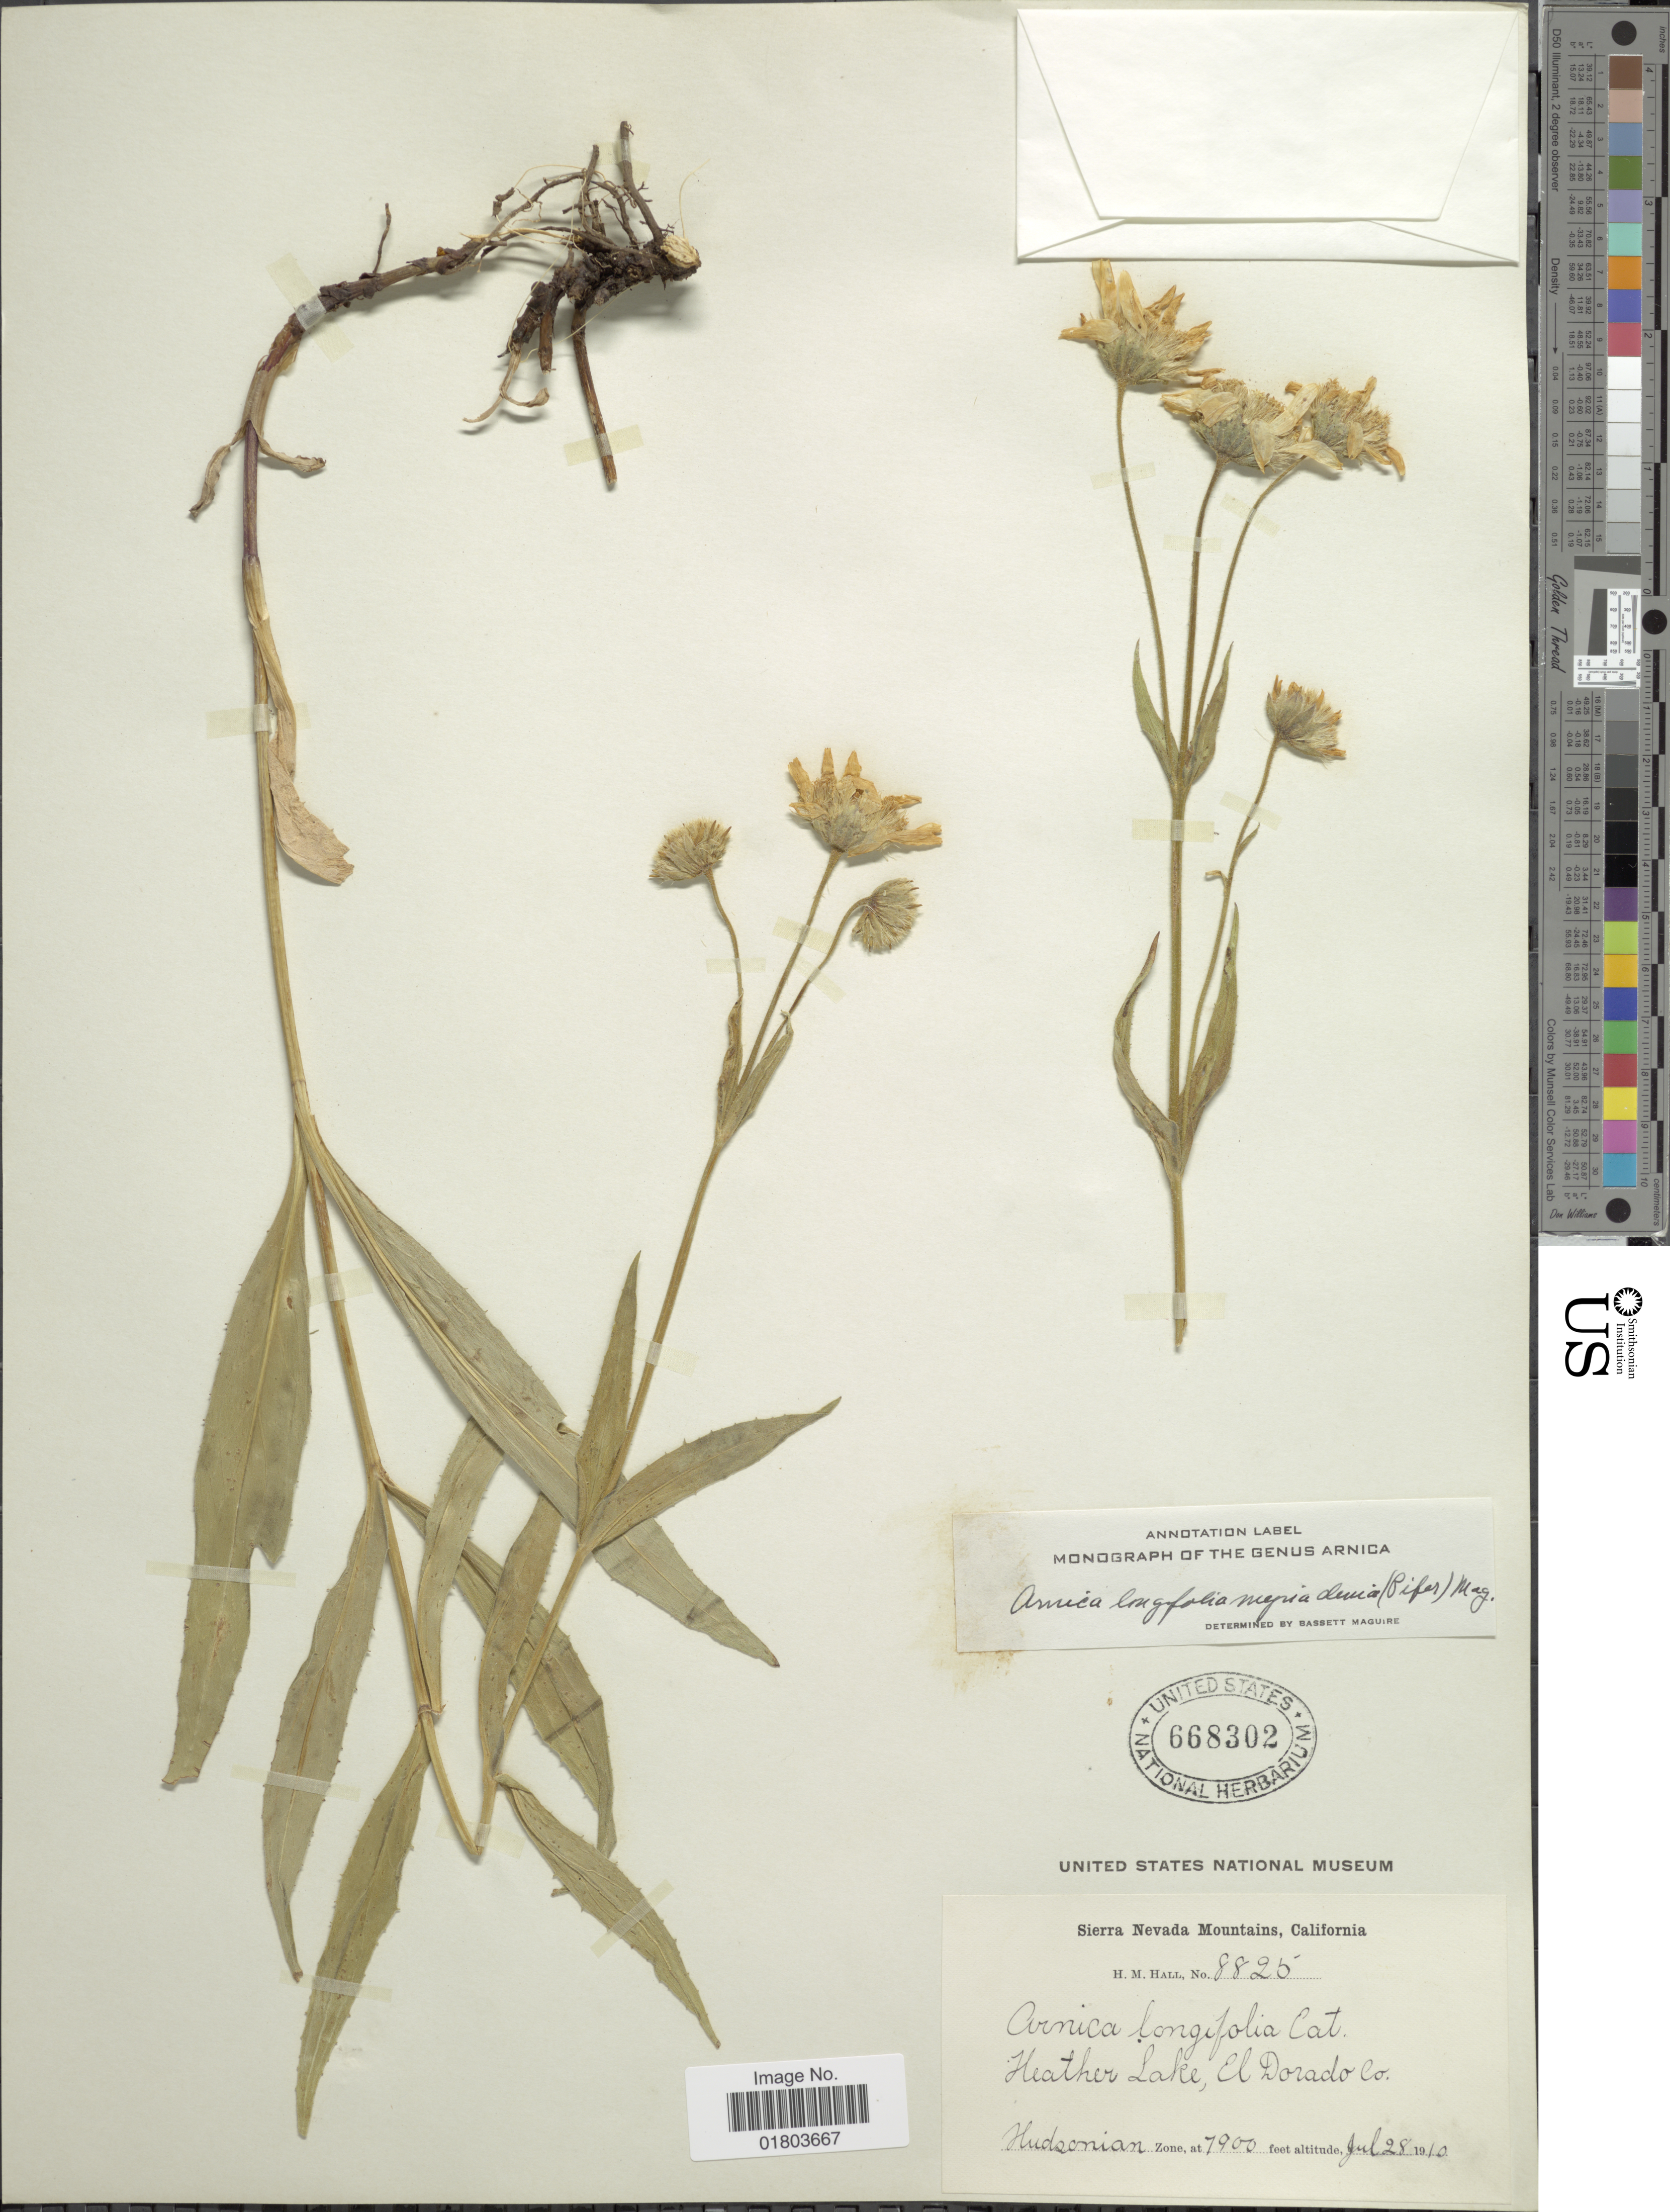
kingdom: Plantae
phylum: Tracheophyta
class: Magnoliopsida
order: Asterales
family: Asteraceae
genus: Arnica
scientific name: Arnica longifolia subsp. myriadenia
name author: (Piper) Maguire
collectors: H. M. Hall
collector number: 8825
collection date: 1910-07-28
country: United States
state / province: California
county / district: El Dorado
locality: Sierra Nevada Mountains, hether Lake, El Dorado Co, Hudsonian Zone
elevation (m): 2408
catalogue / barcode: US 668302